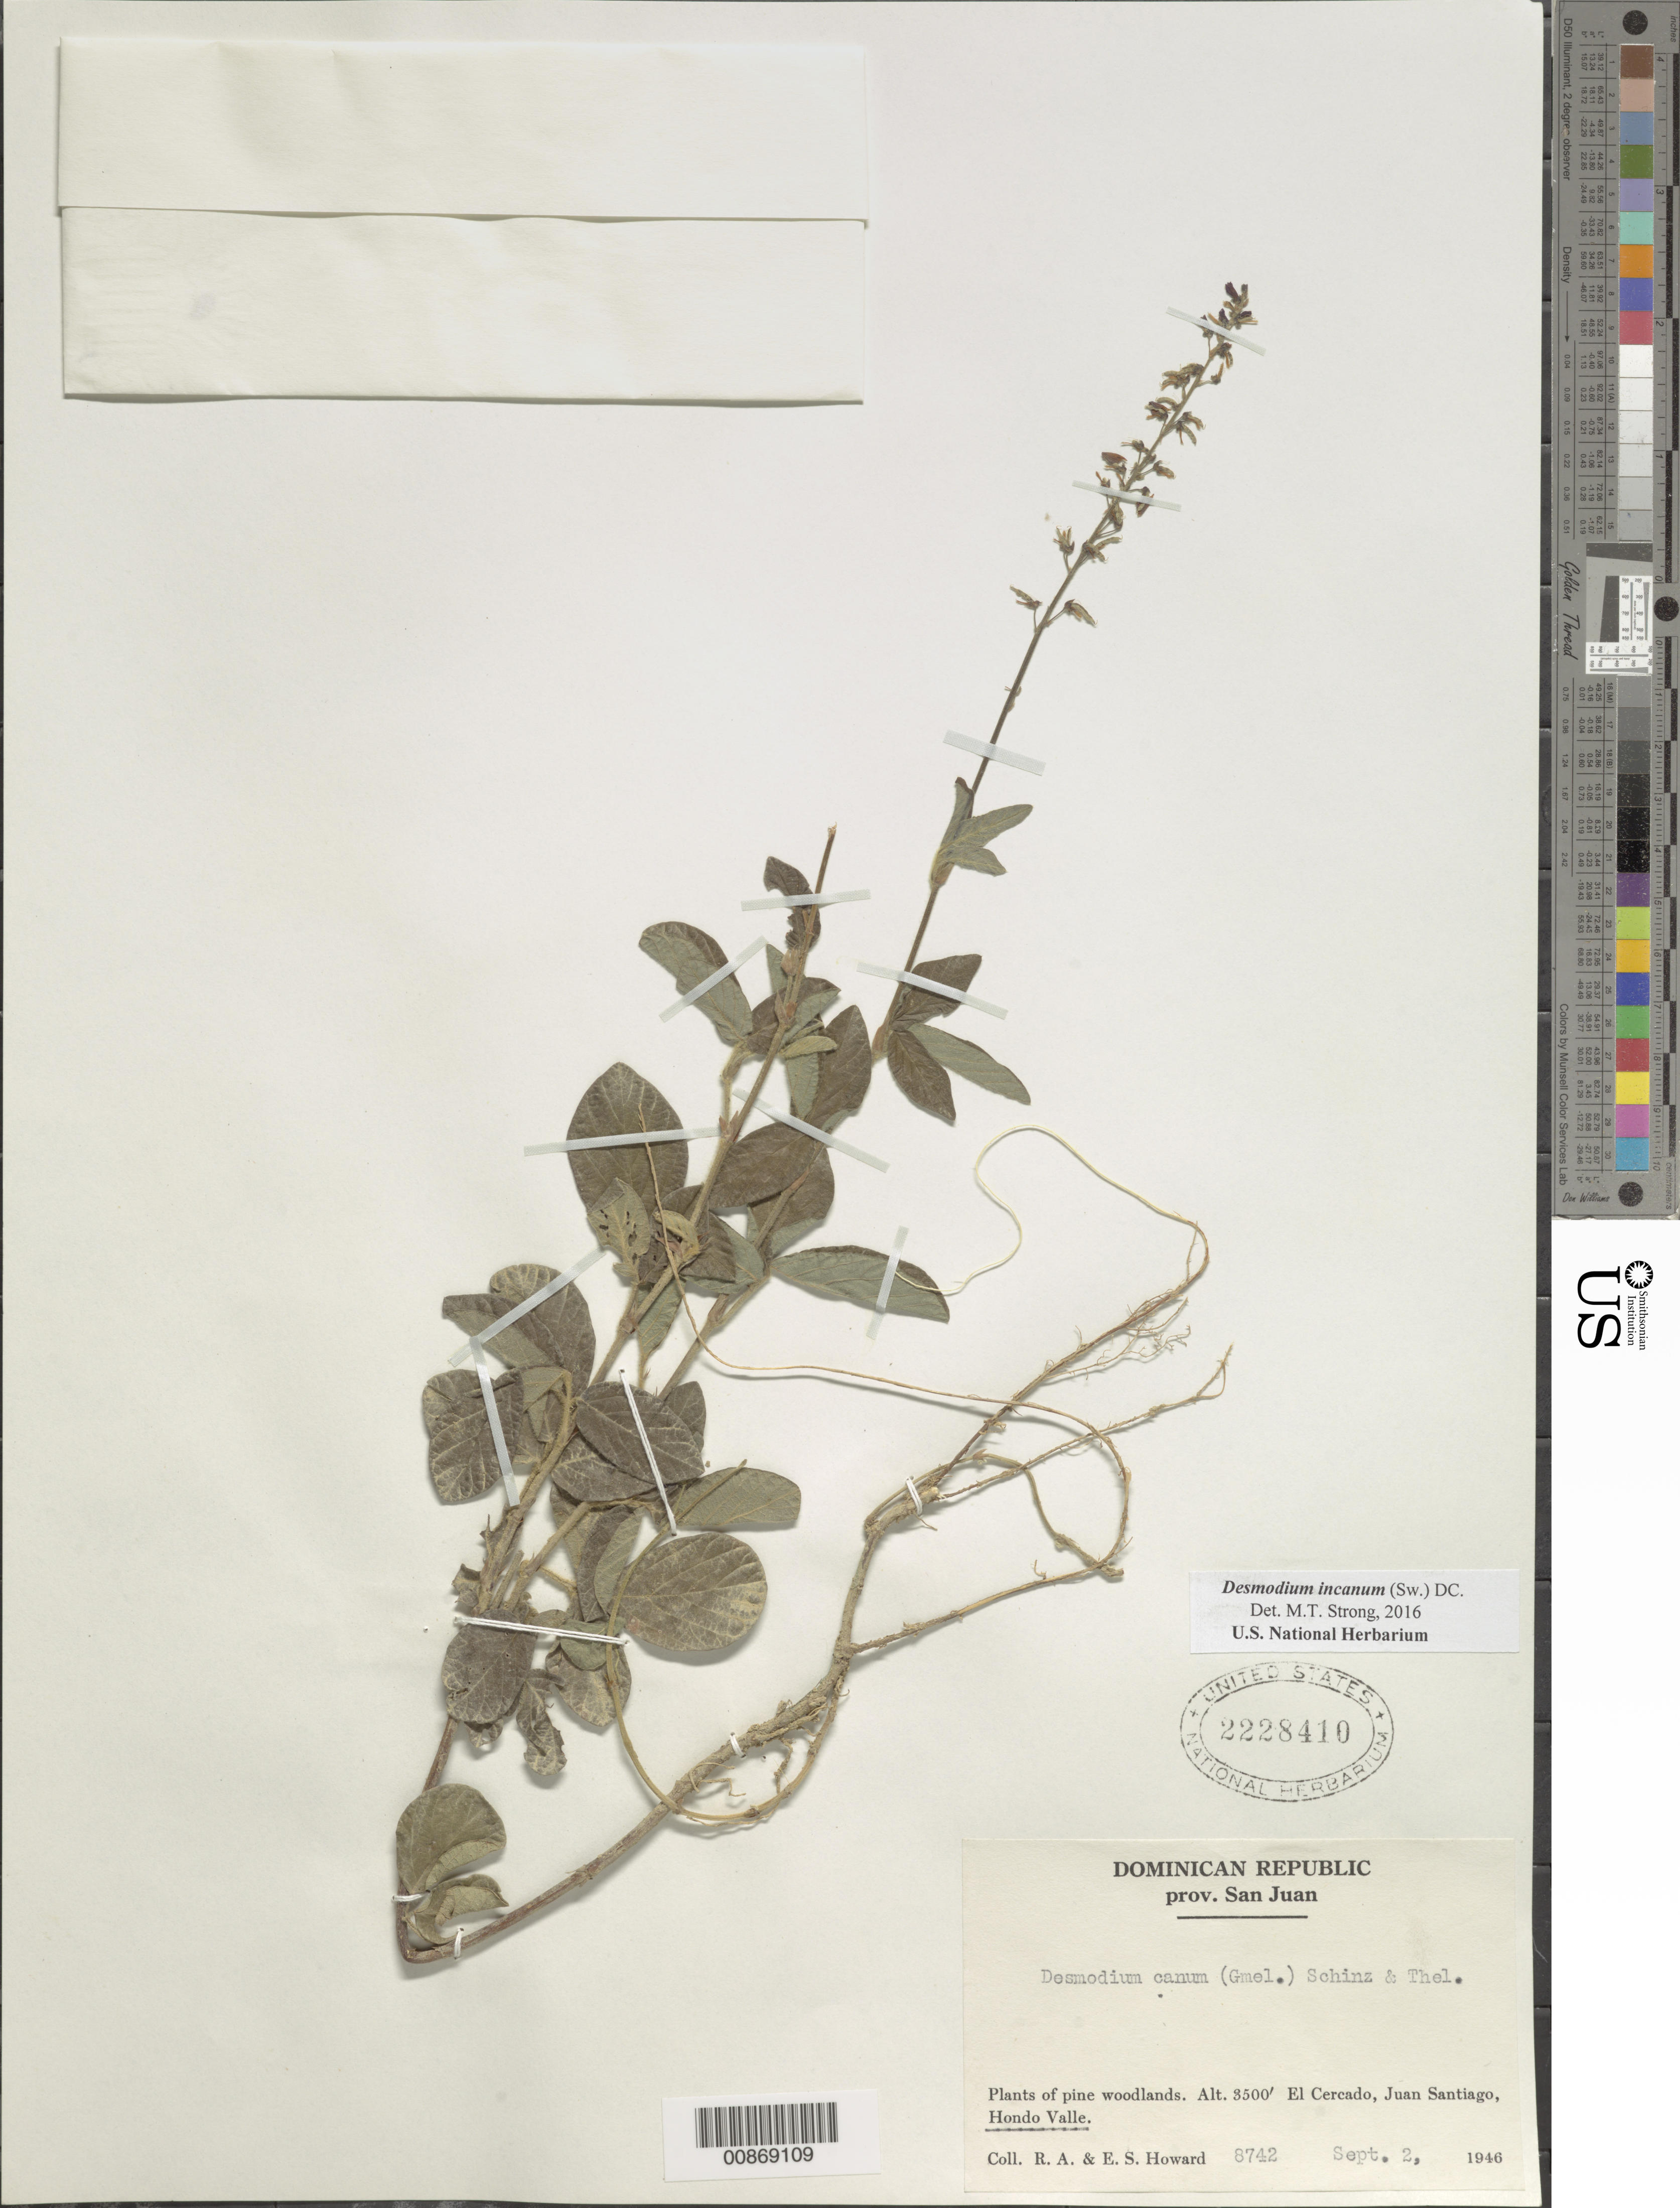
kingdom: Plantae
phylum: Tracheophyta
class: Magnoliopsida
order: Fabales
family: Fabaceae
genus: Desmodium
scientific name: Desmodium incanum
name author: (Sw.) DC.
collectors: R. A. Howard & E. S. Howard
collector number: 8742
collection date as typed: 02 Sep 1946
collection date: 1946-09-02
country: Dominican Republic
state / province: San Juan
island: Hispaniola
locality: Hondo Valle.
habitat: Plants of pine woodlands.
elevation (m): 1067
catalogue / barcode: US 2228410